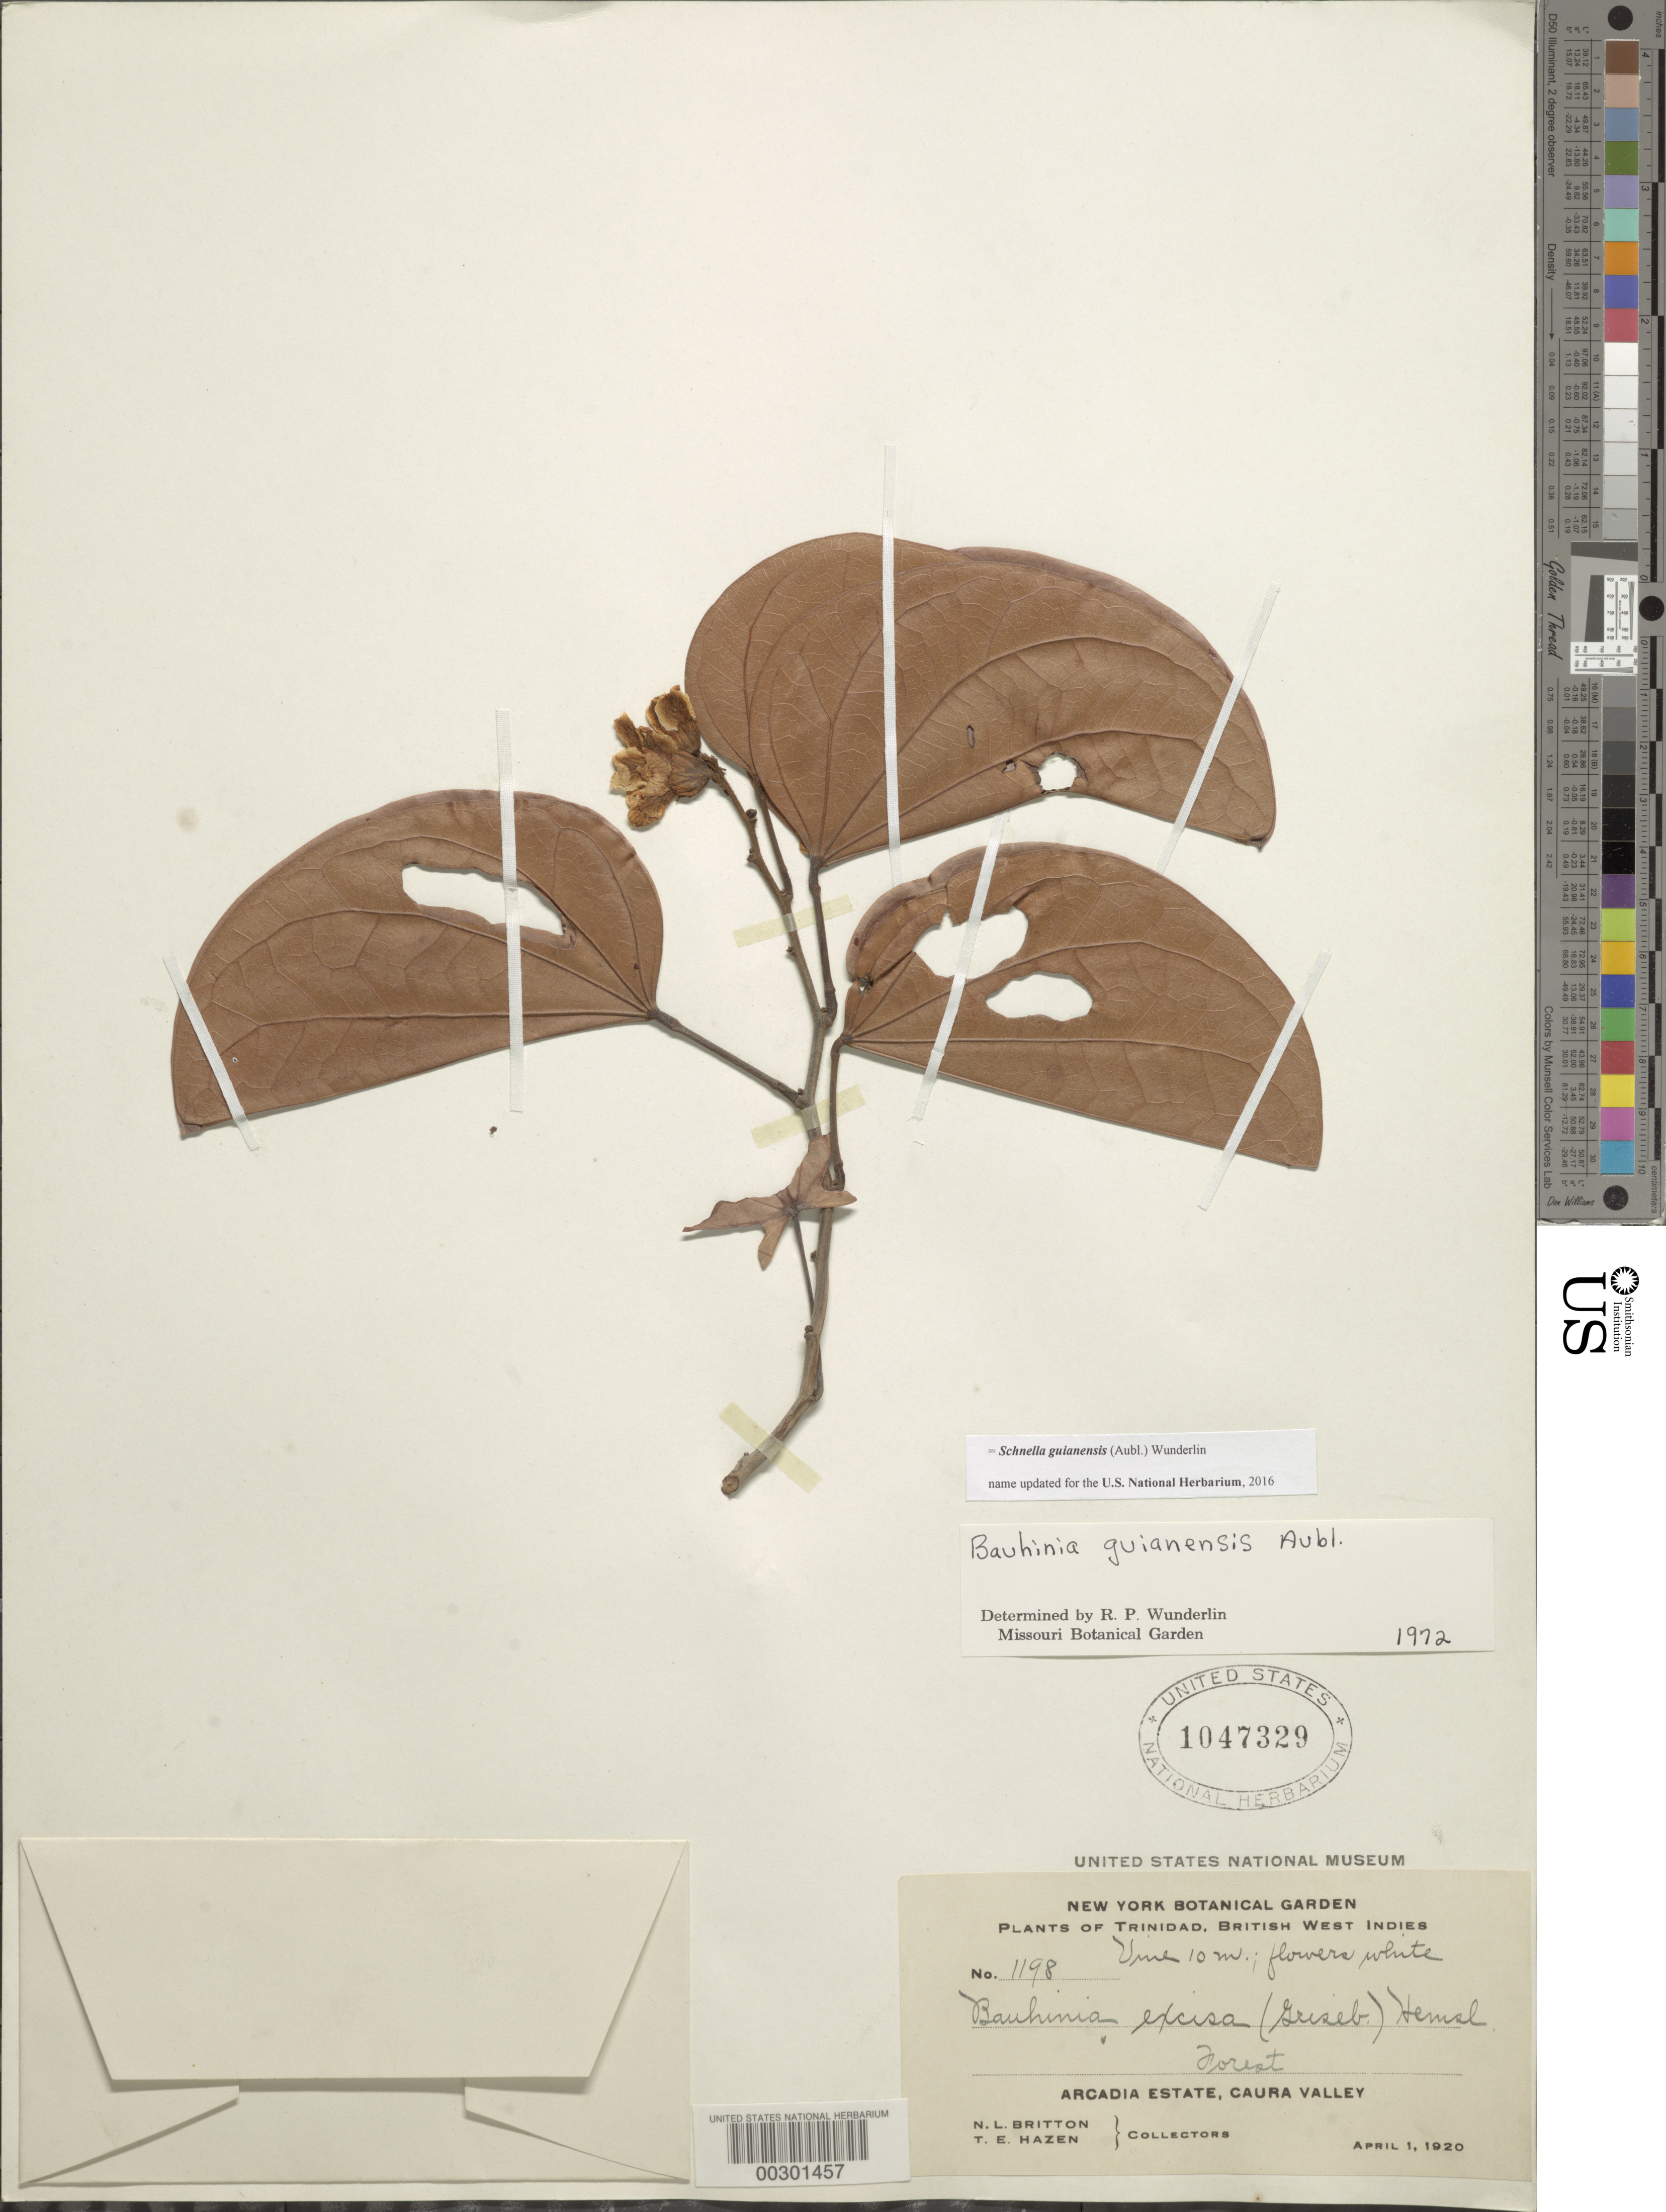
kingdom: Plantae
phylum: Tracheophyta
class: Magnoliopsida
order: Fabales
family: Fabaceae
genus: Schnella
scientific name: Schnella guianensis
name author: (Aubl.) Wunderlin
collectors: N. Britton & T. E. Hazen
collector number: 1198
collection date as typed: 01 Apr 1920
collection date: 1920-04-01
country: Trinidad and Tobago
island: Trinidad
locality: Arcadia estate, caura valley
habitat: Forest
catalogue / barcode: US 1047329